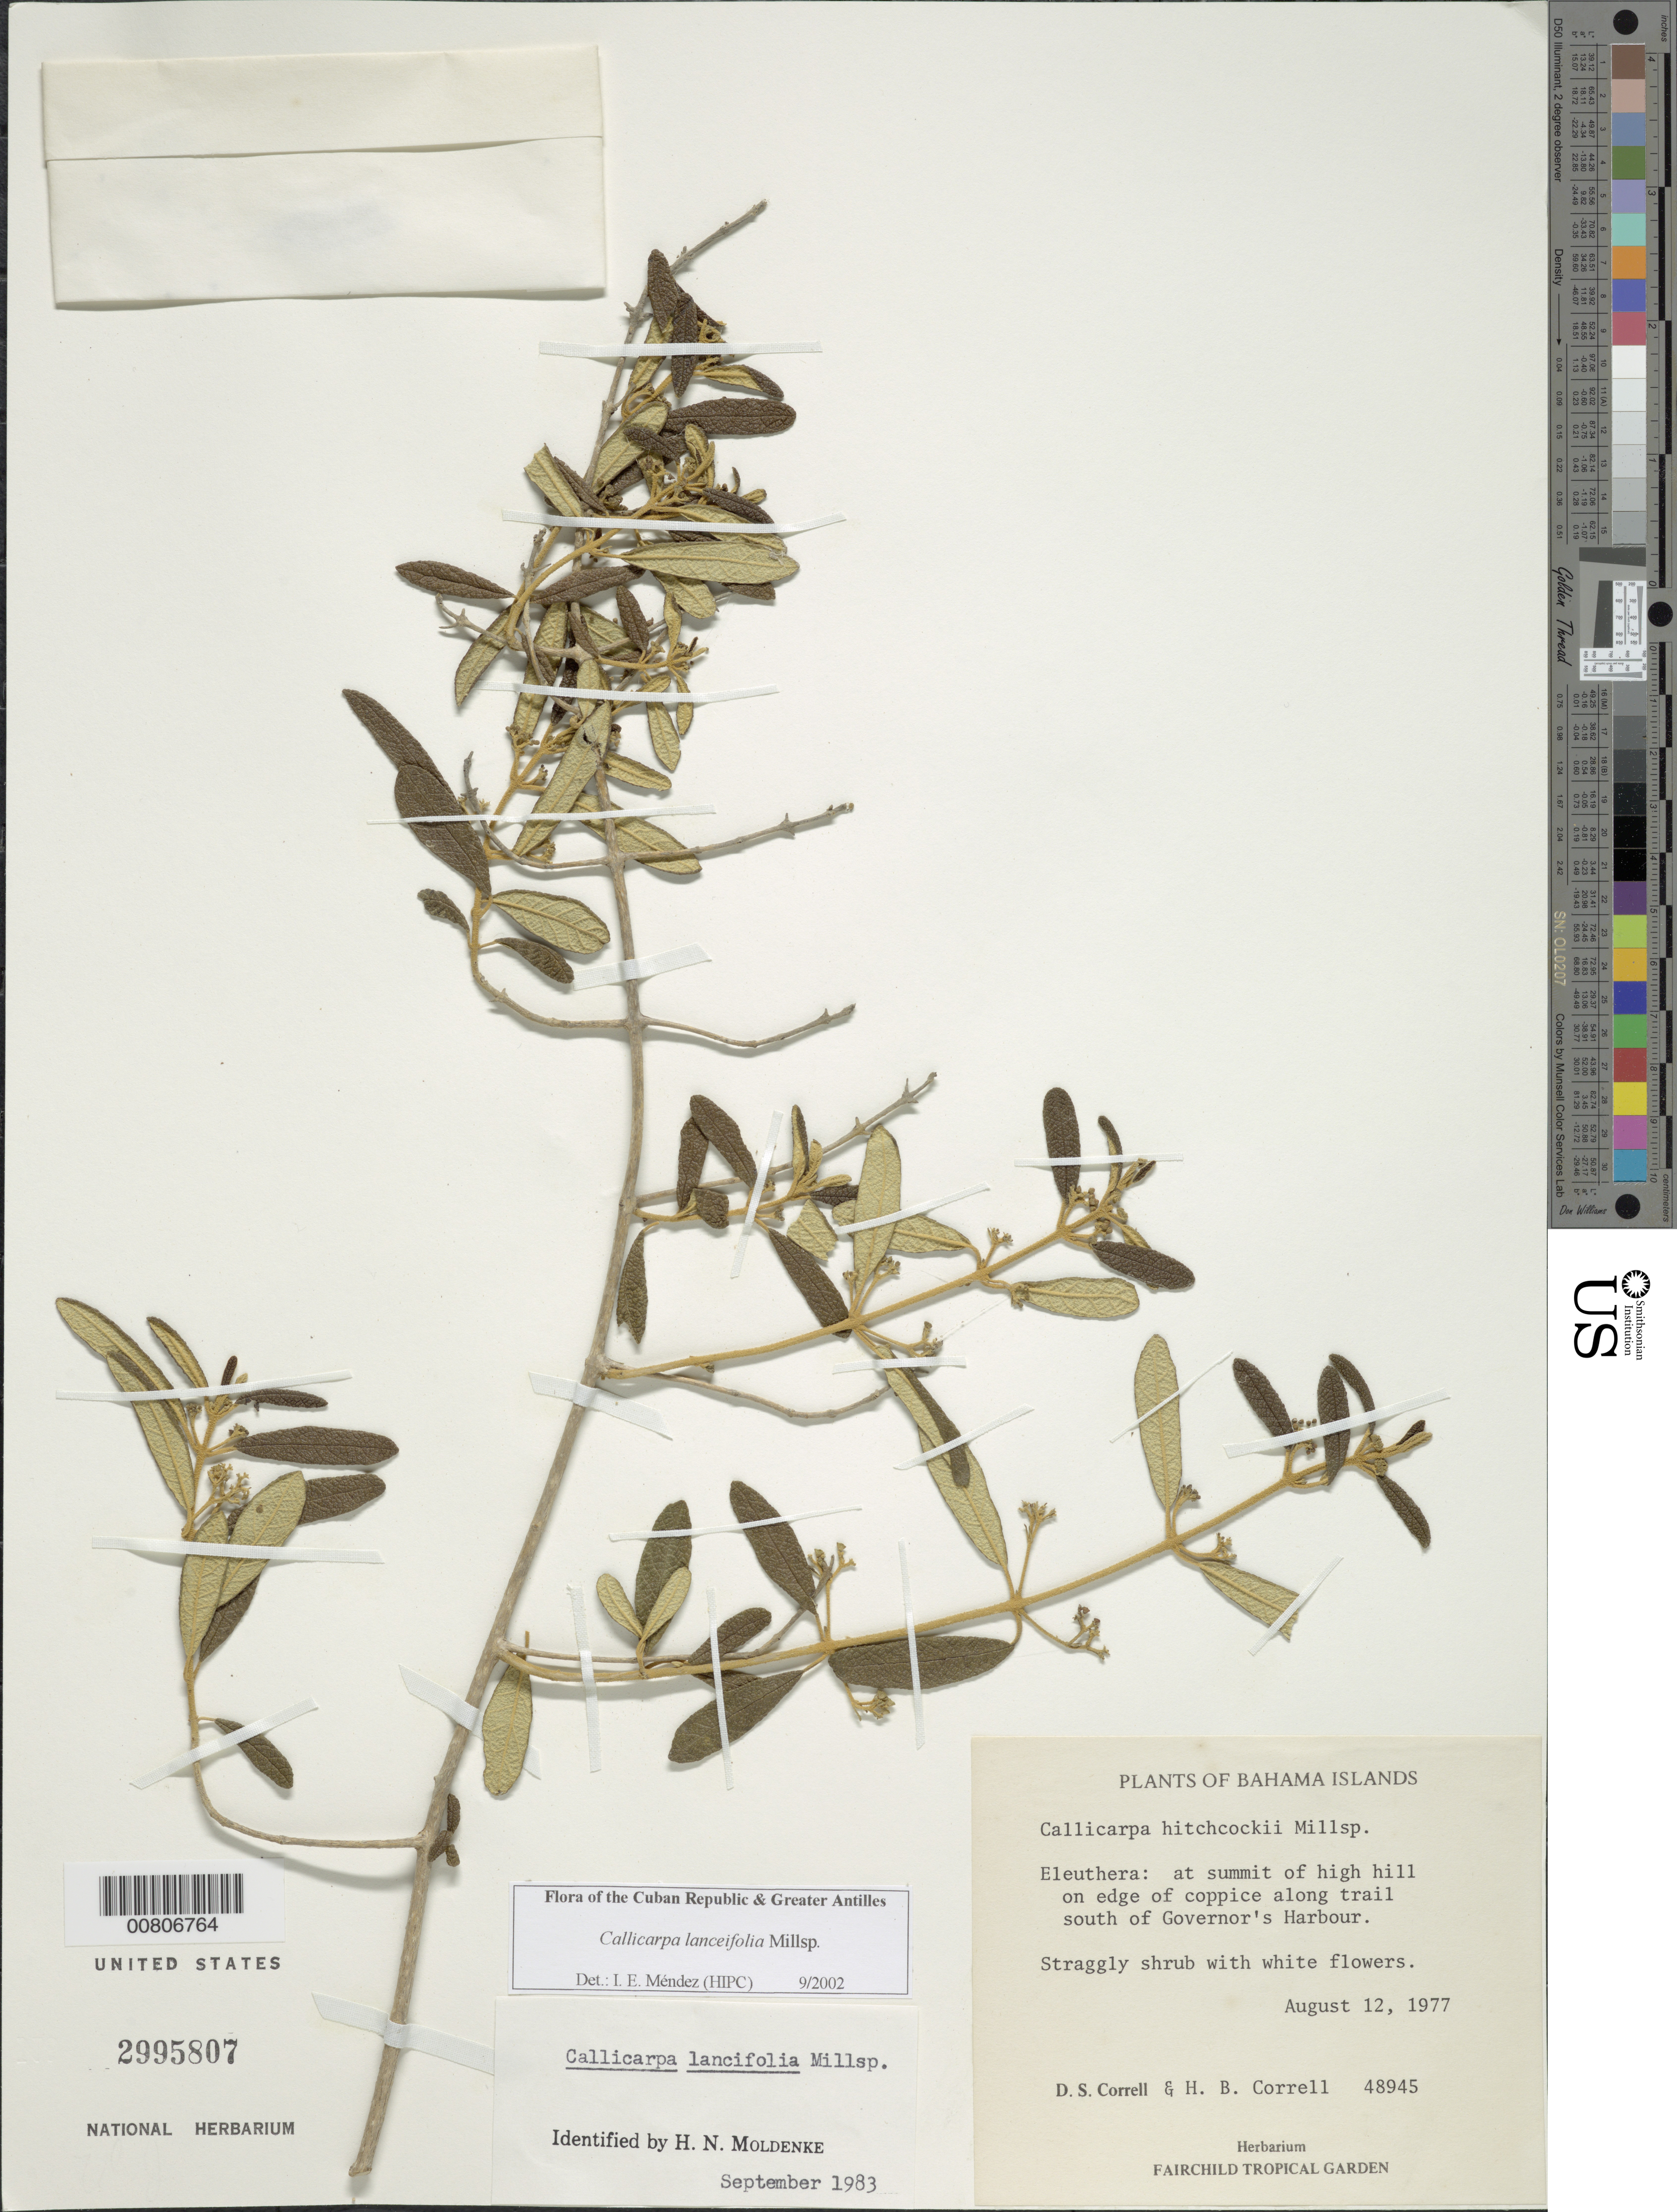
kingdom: Plantae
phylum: Tracheophyta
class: Magnoliopsida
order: Lamiales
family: Lamiaceae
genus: Callicarpa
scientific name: Callicarpa lancifolia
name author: Millsp.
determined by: Méndez, Isidro E., (HIPC)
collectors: D. S. Correll & H. Correll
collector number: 48945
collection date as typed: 12 Aug 1977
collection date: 1977-08-12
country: Bahamas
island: Eleuthera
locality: S of Governor's Harbour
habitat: Summit of high hill edge of coppice along trail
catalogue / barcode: US 2995807